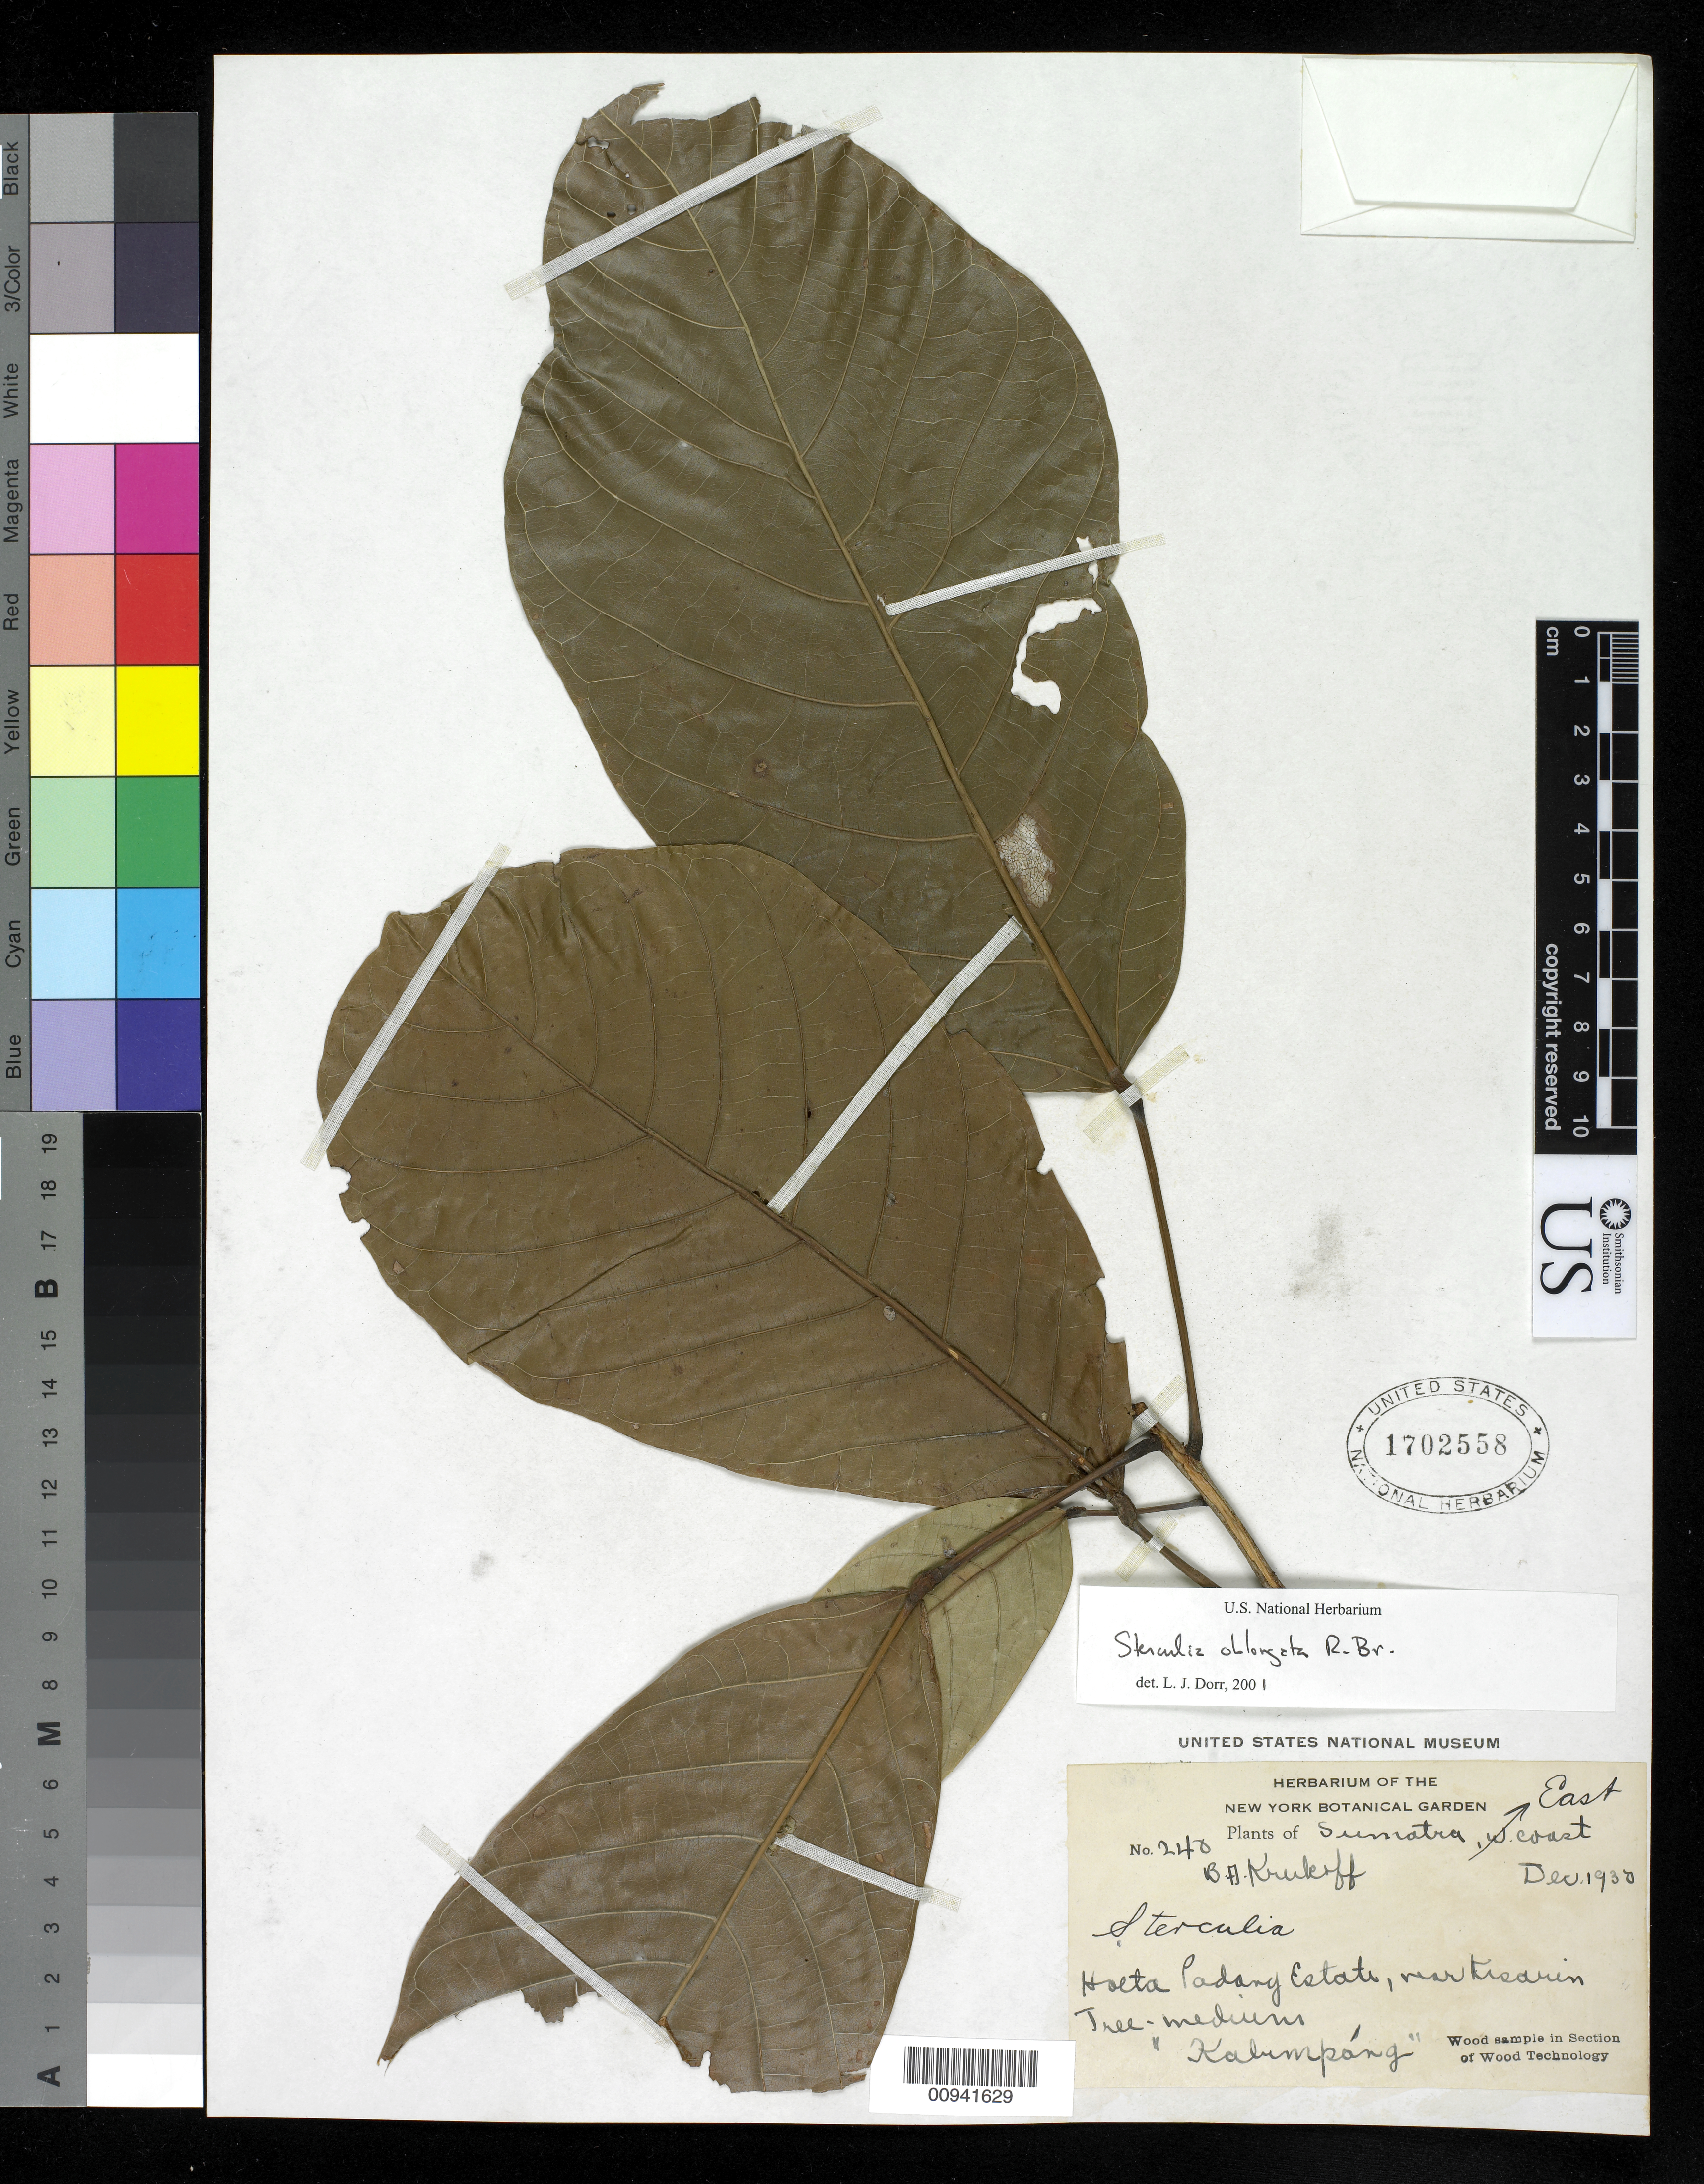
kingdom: Plantae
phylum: Tracheophyta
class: Magnoliopsida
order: Malvales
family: Malvaceae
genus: Sterculia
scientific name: Sterculia oblongata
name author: R. Br.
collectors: B. A. Krukoff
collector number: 240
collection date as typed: Dec 1930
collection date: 1930-12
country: Indonesia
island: Sumatra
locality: Holta Padang Estate, near Krsarin Tree -medium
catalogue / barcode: US 1702558